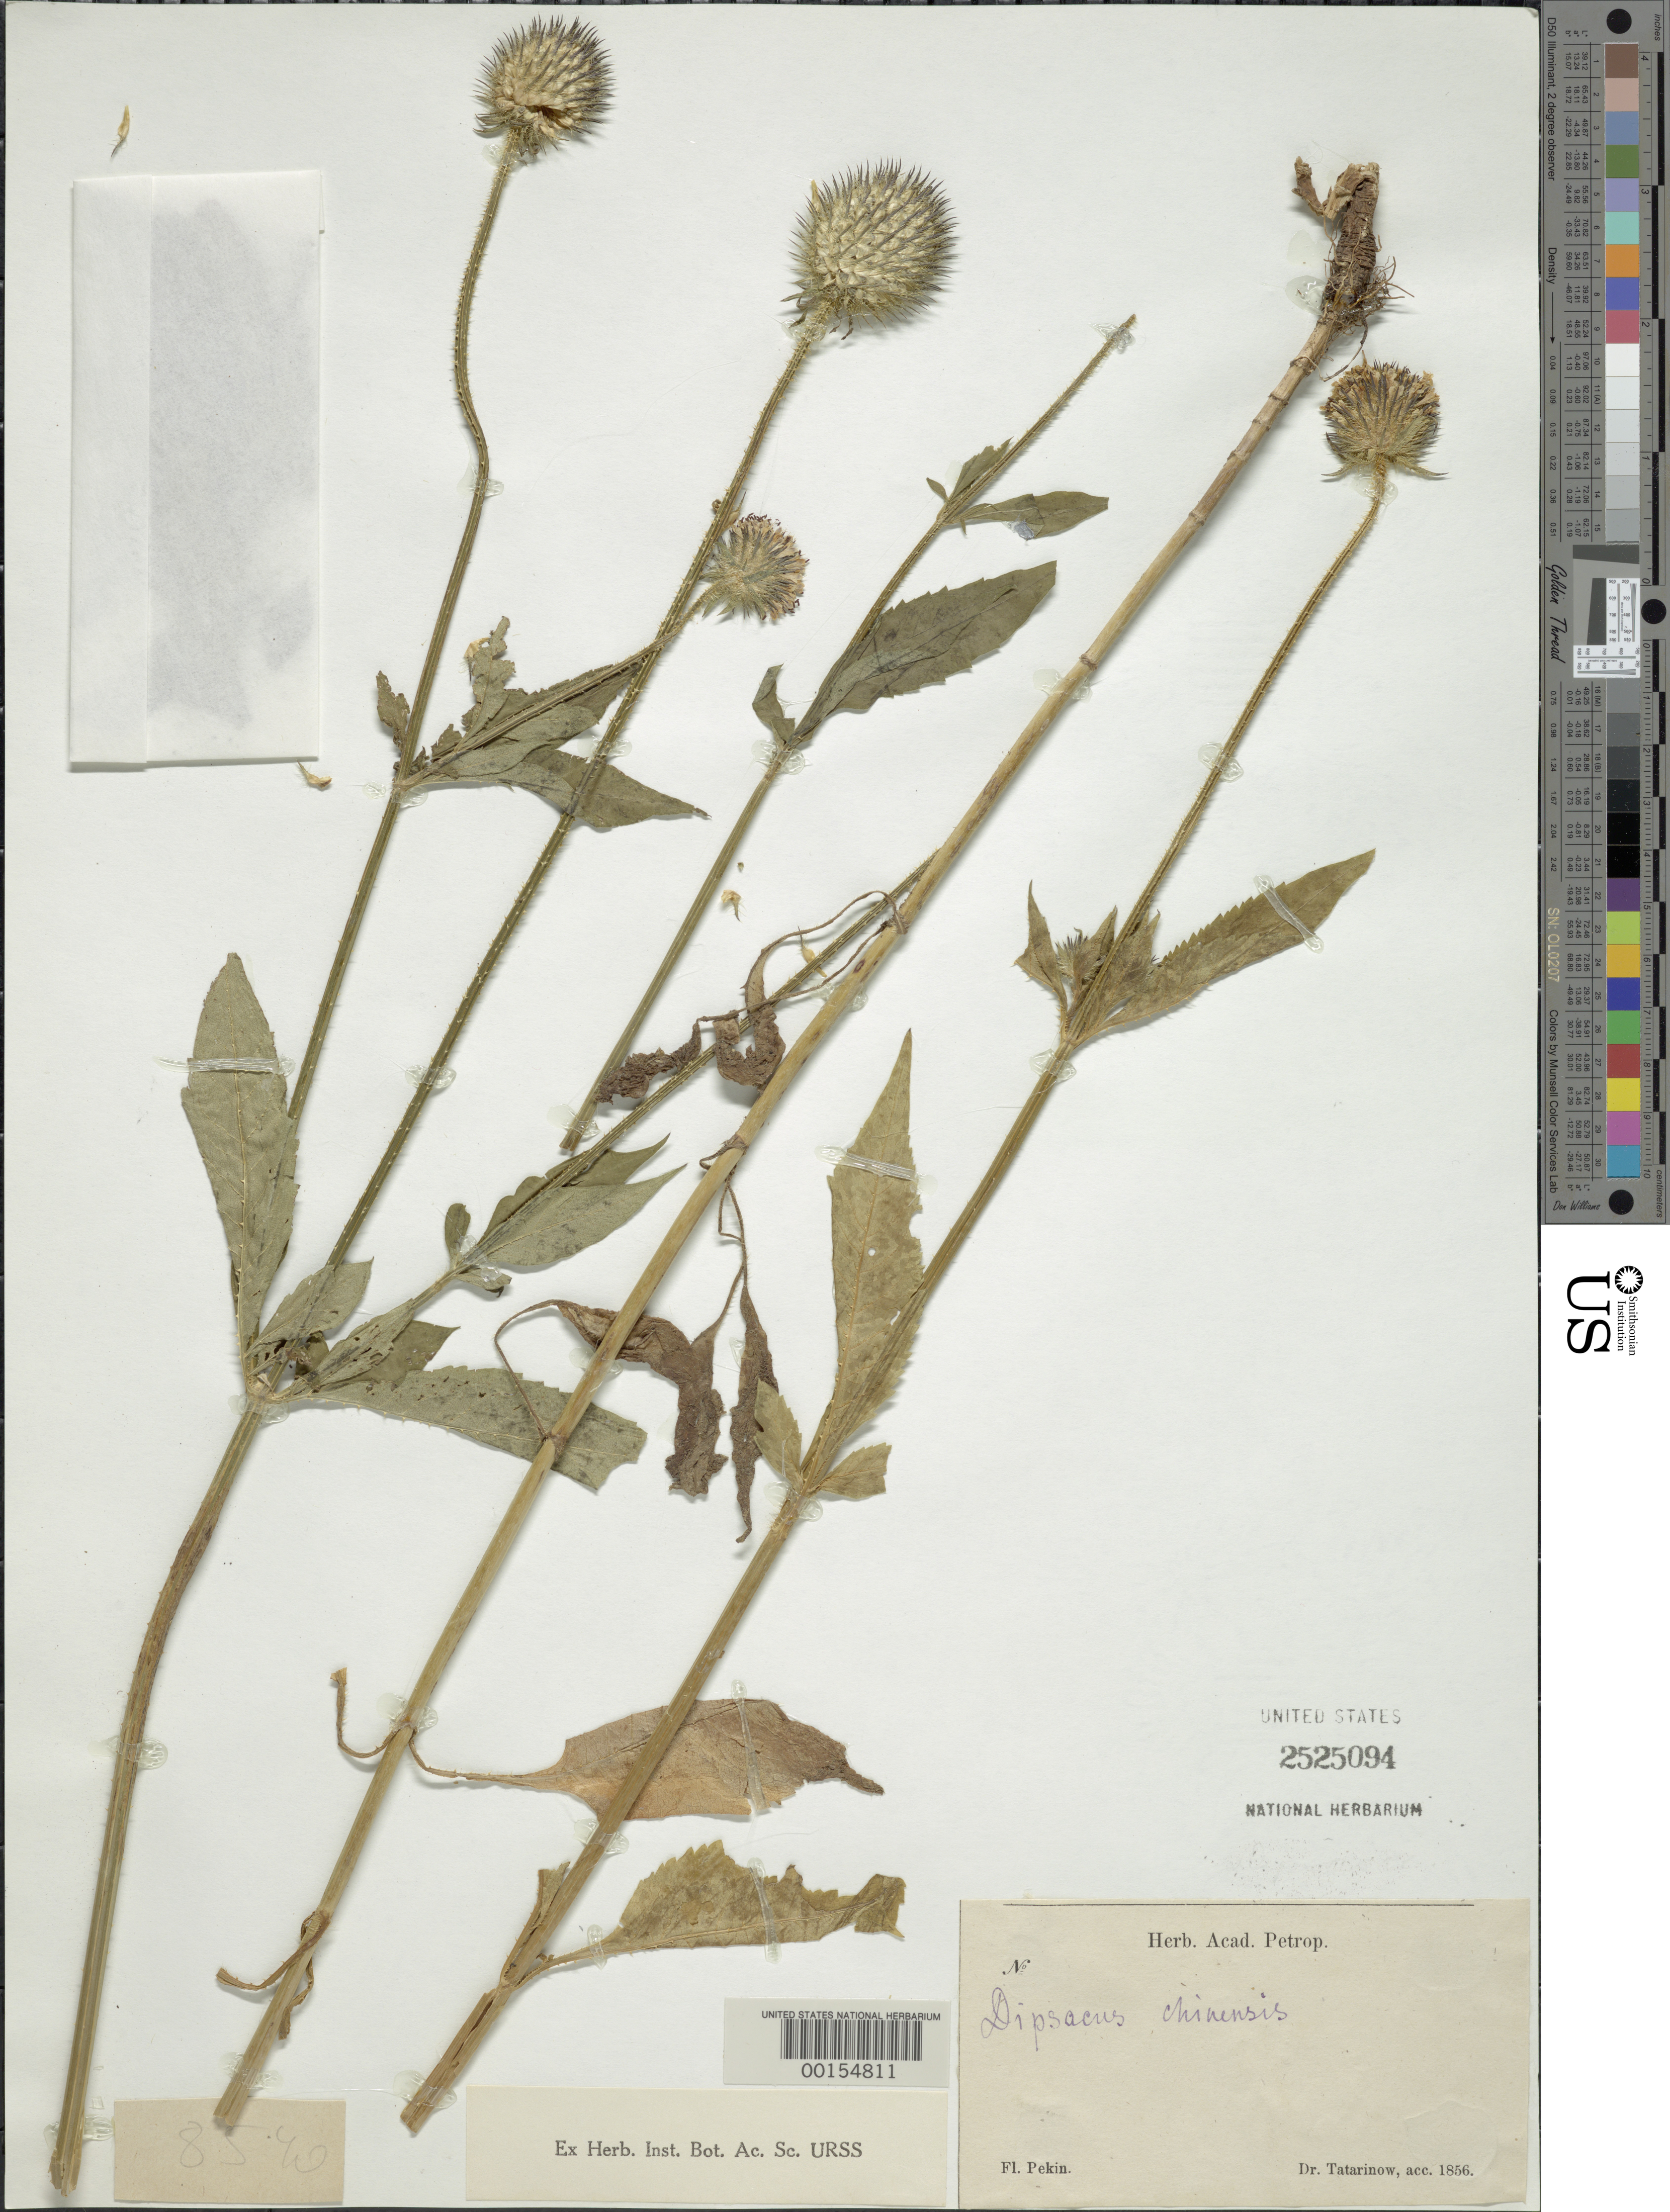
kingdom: Plantae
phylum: Tracheophyta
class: Magnoliopsida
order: Dipsacales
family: Caprifoliaceae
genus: Dipsacus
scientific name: Dipsacus chinensis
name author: Batalin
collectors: -. Tatarinow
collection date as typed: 1856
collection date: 1856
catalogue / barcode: US 2525094